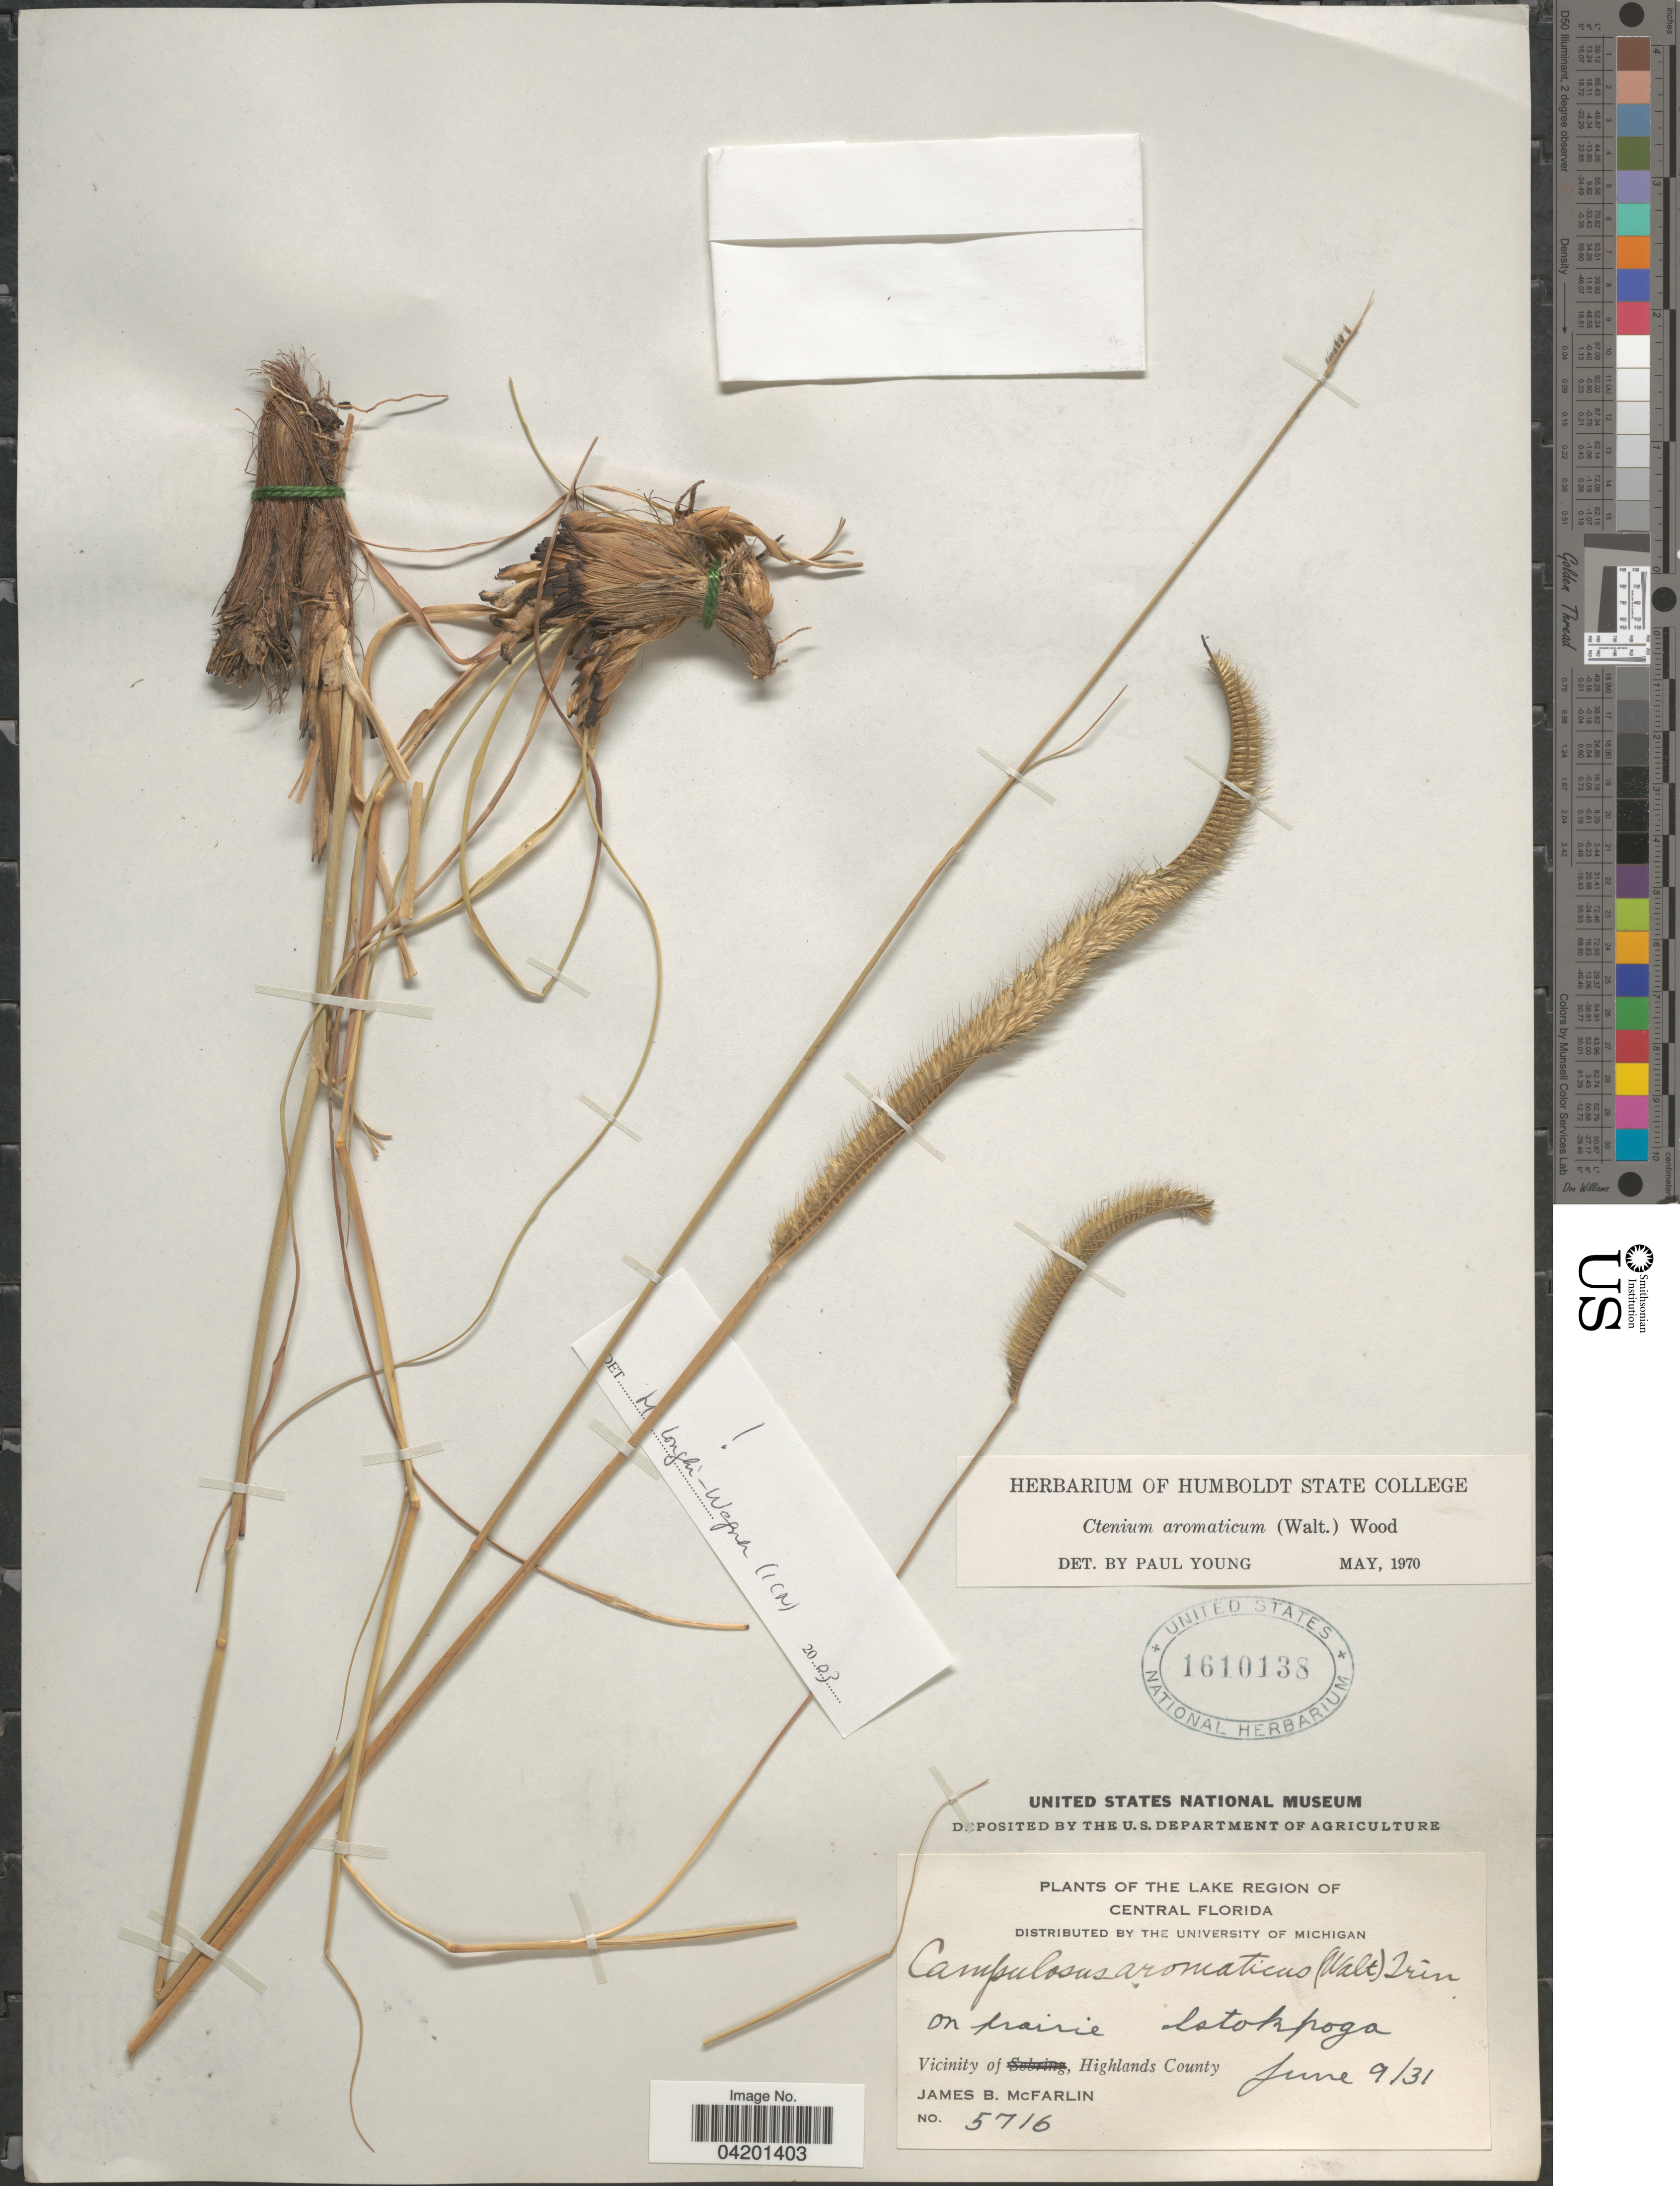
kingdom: Plantae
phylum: Tracheophyta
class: Liliopsida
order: Poales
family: Poaceae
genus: Ctenium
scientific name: Ctenium aromaticum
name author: (Walter) Alph. Wood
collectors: J. McFarlin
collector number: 5716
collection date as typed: Transcribed d/m/y: 9/6/31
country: United States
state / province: Florida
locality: Lake Region of Central Florida. Vicinity of, Highlands County.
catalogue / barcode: US 1610138